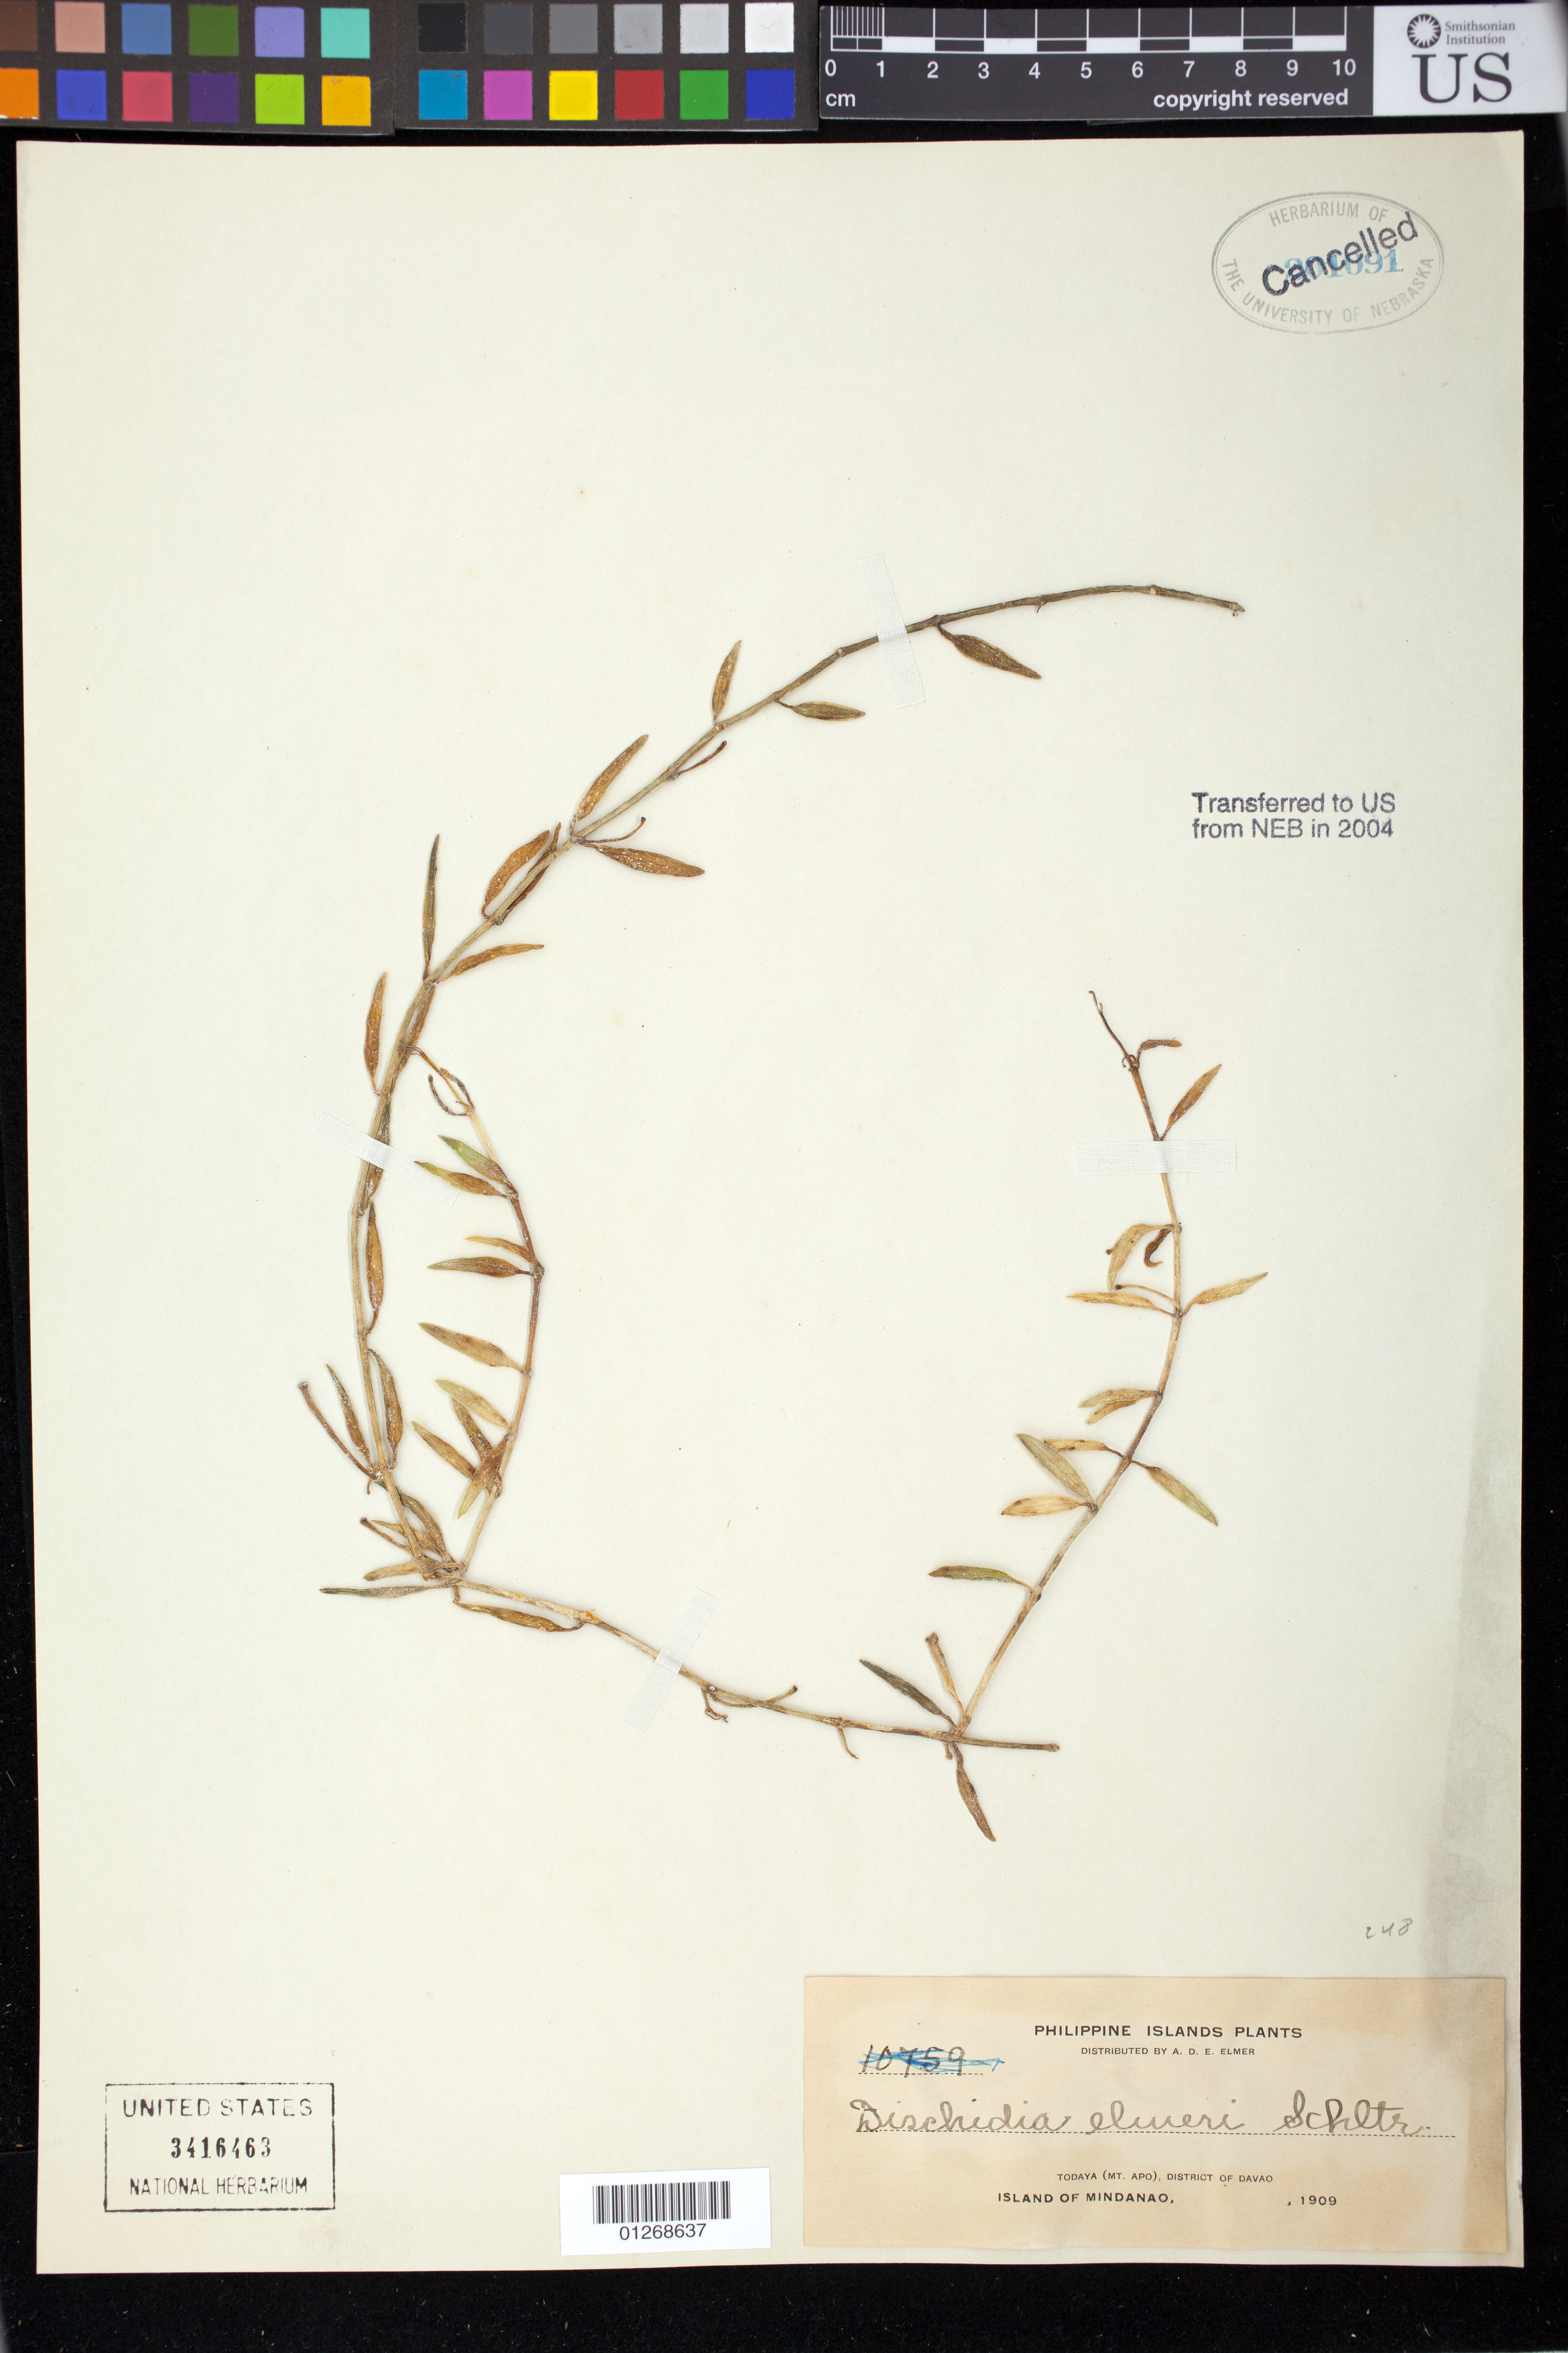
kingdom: Plantae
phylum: Tracheophyta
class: Magnoliopsida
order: Gentianales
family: Apocynaceae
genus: Dischidia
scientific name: Dischidia elmeri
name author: Schltr.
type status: Possible Type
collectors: A. D. E. Elmer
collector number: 10759 (?)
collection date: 1909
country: Philippines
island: Mindanao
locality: Todaya (Mt. Apo), District of Davao, Island of Mindanao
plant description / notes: Collection number (10759) crossed out, unclear why; label lacks collection month, but collection number and other label data match type citation in protologue.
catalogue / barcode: US 3416463